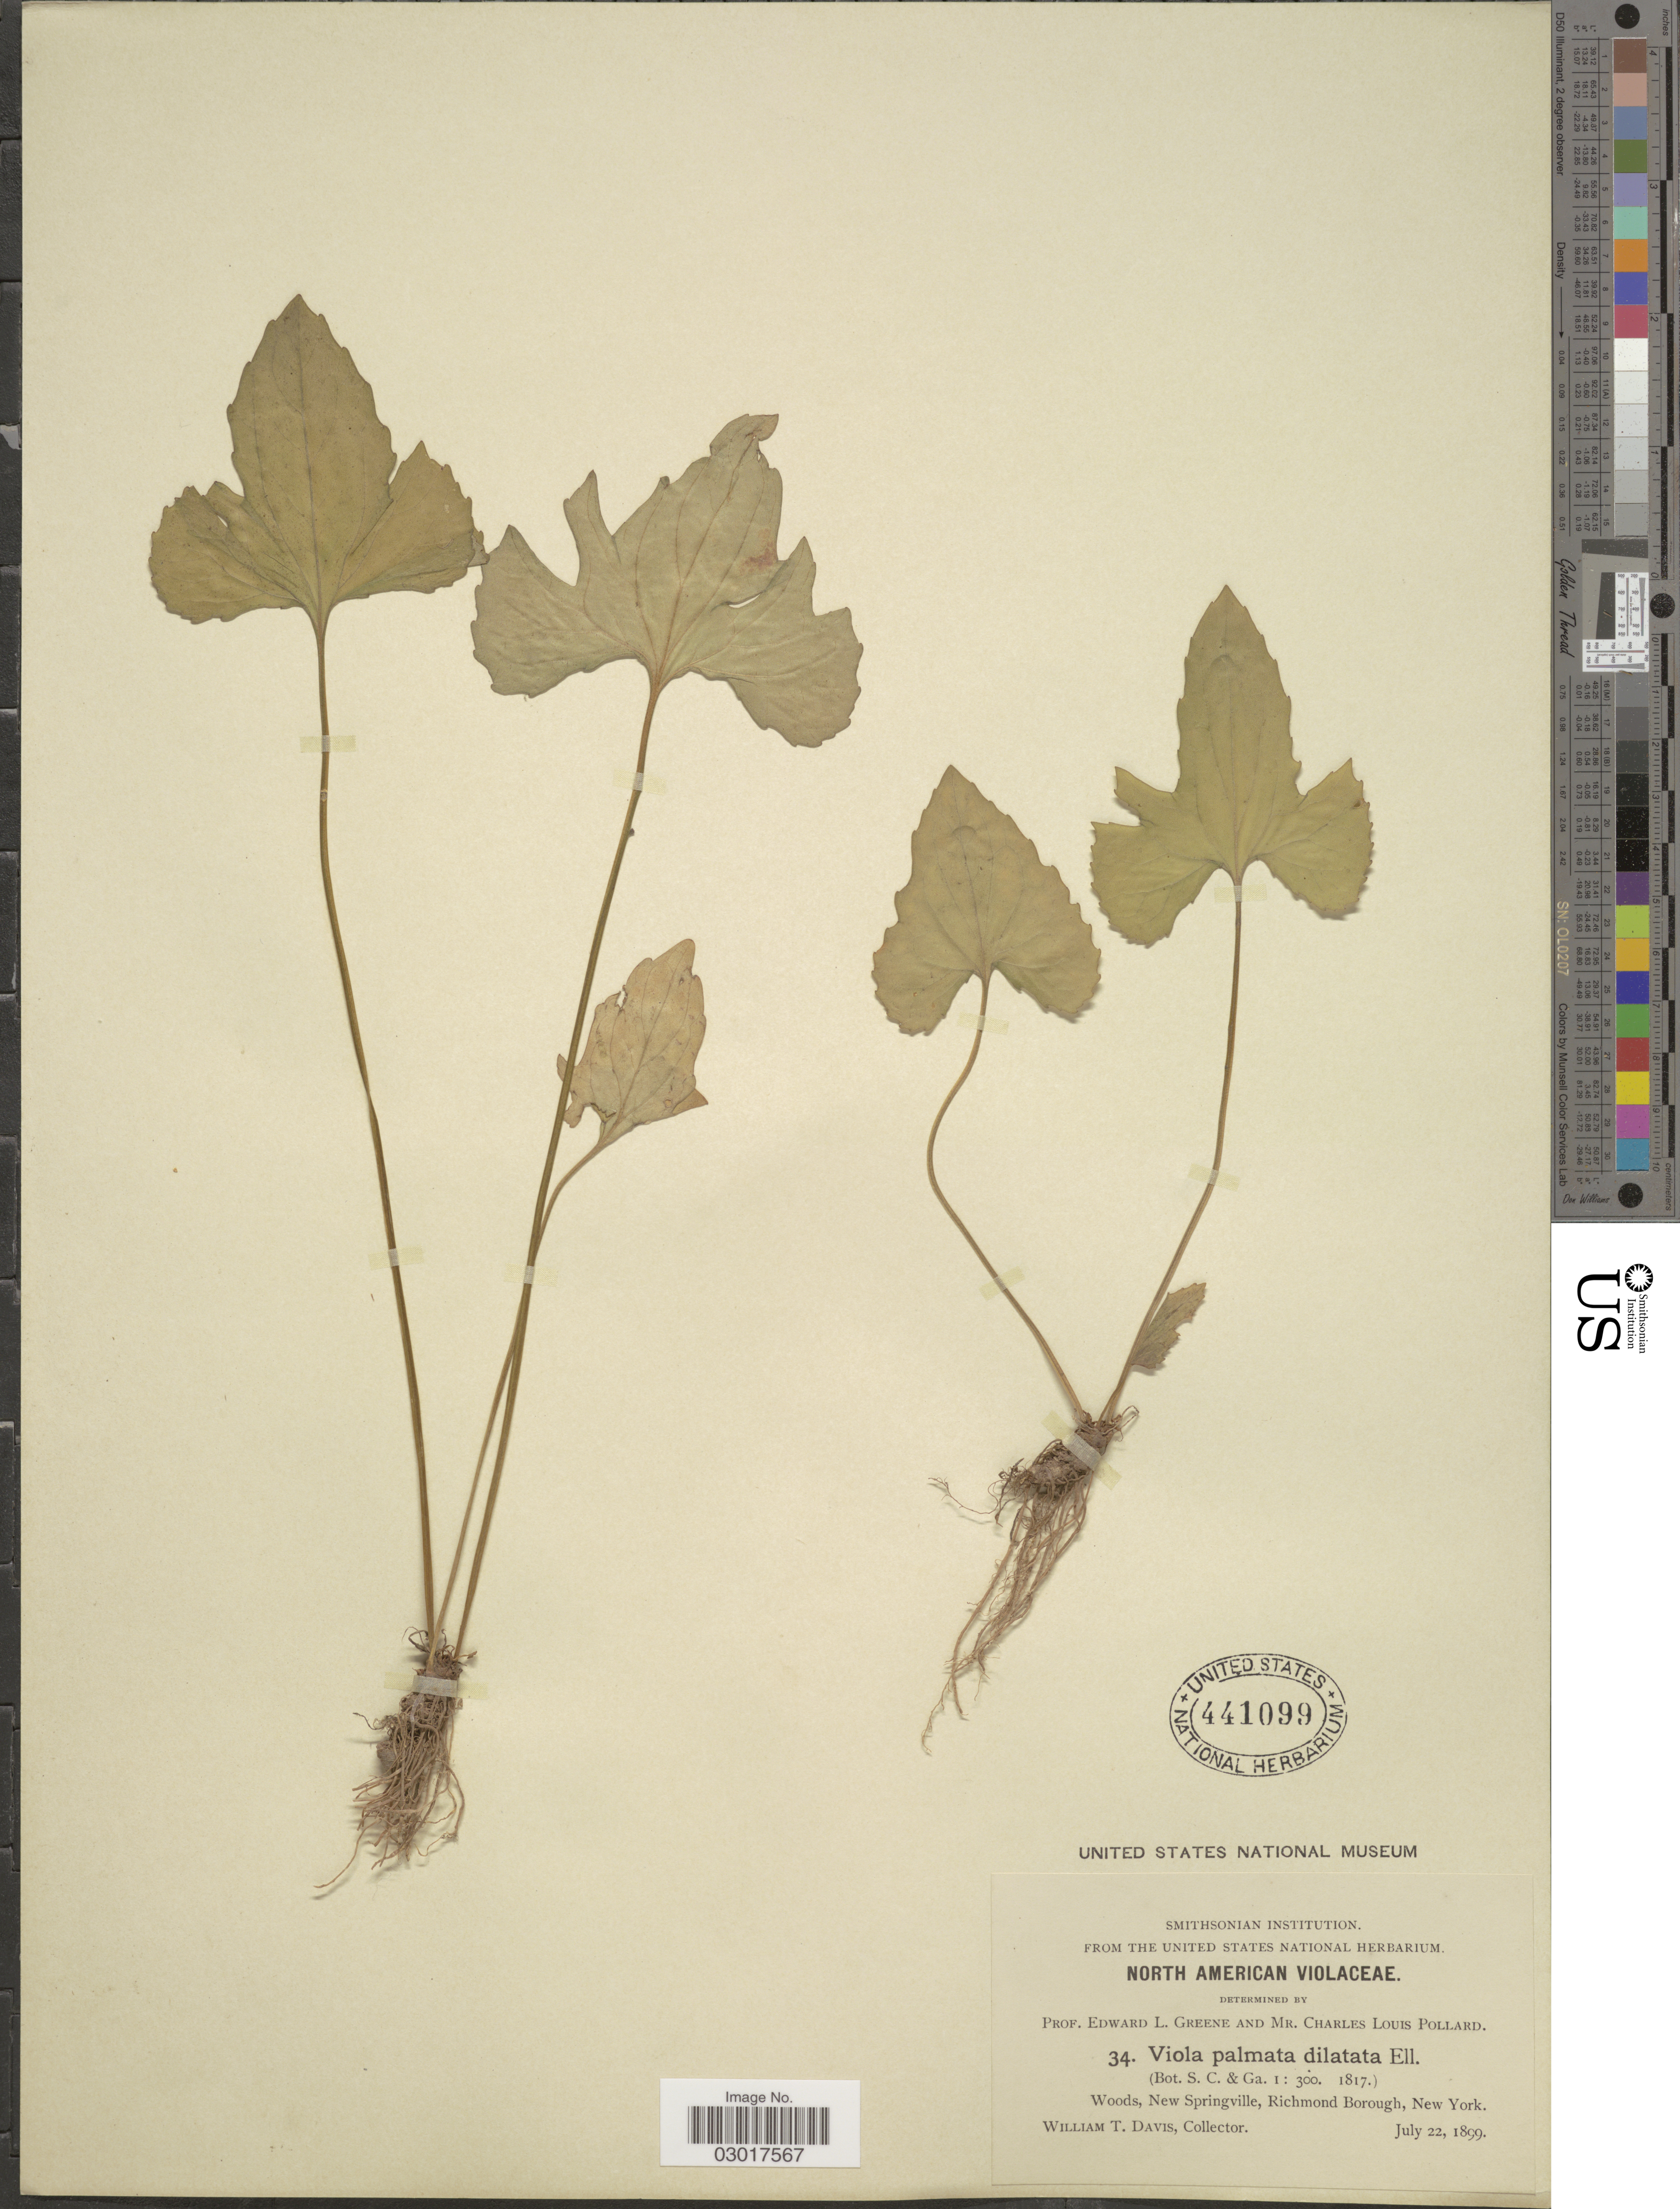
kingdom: Plantae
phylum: Tracheophyta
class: Magnoliopsida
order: Malpighiales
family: Violaceae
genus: Viola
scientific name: Viola triloba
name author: Schwein.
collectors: W. Davis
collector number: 34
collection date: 1899-07-22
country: United States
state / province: New York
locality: New Springville, Richmond Borough.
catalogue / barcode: US 441099